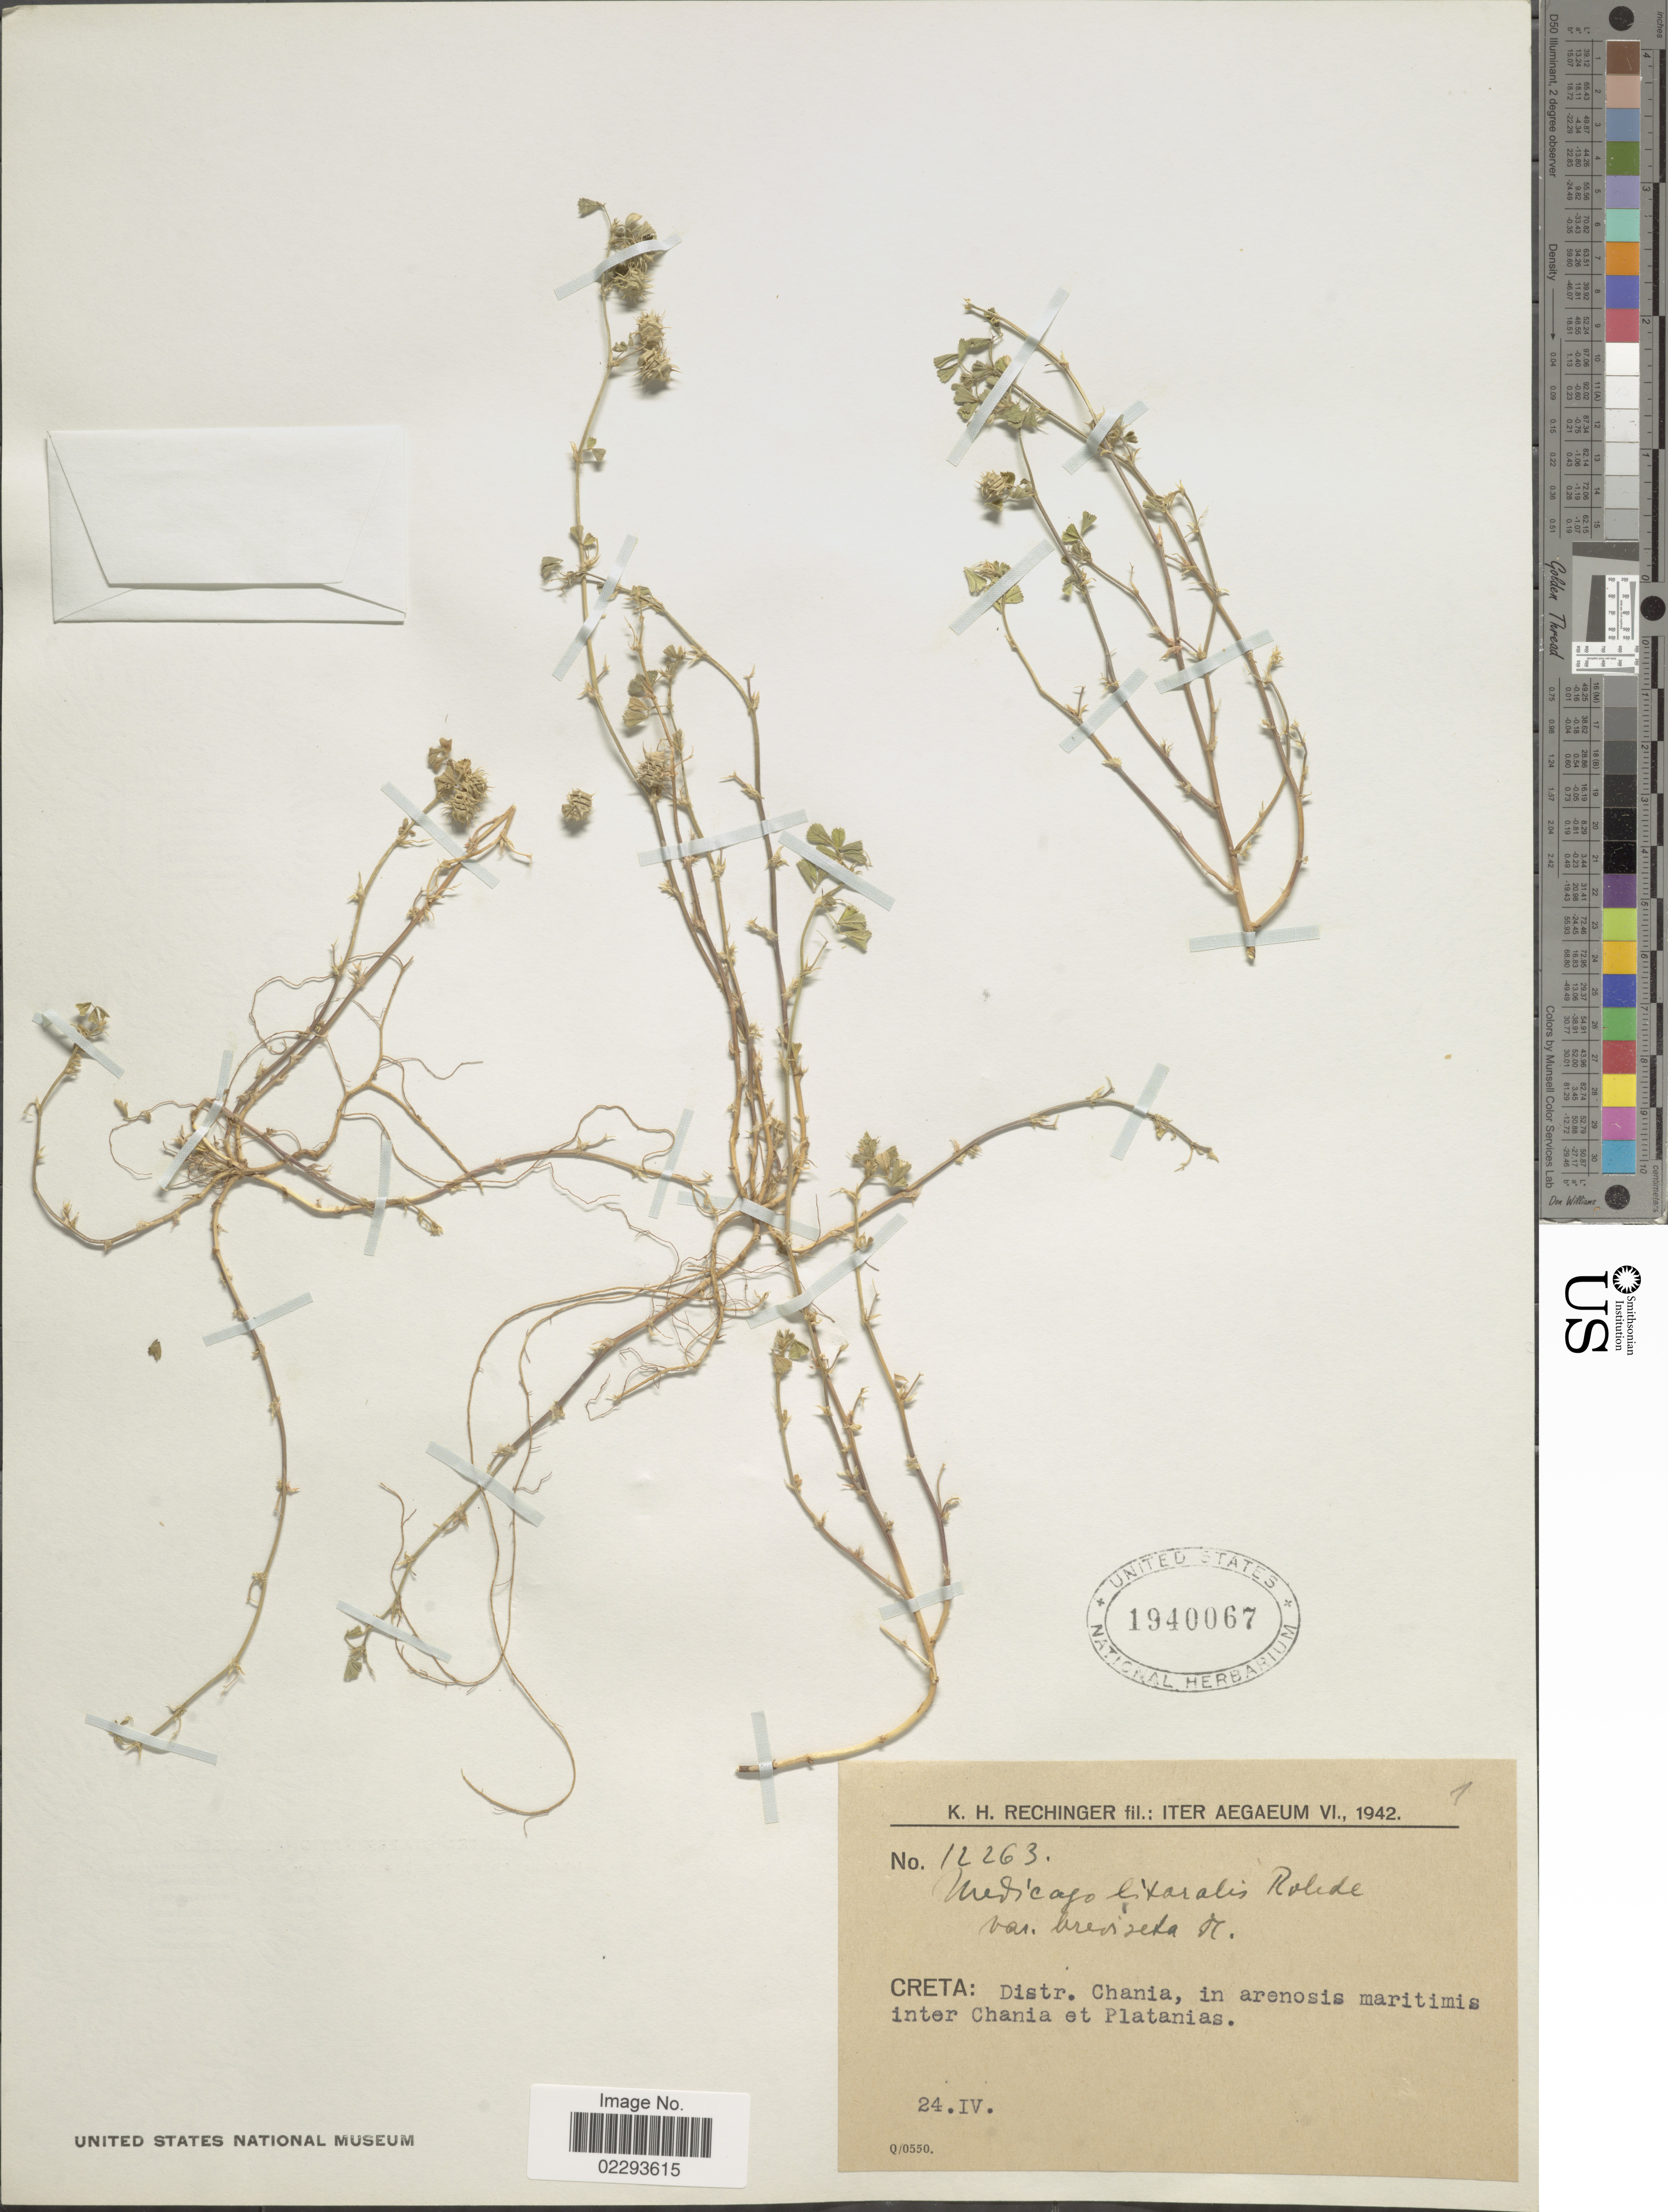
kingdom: Plantae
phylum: Tracheophyta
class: Magnoliopsida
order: Fabales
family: Fabaceae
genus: Medicago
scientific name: Medicago littoralis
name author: Loisel.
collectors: K. H. Rechinger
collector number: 12263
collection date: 1942-04-24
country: Greece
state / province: Crete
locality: Iter Aegaeum, Creta: Distr. Chania, in arenosis maritimis inter Chania et Plantanias.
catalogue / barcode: US 1940067